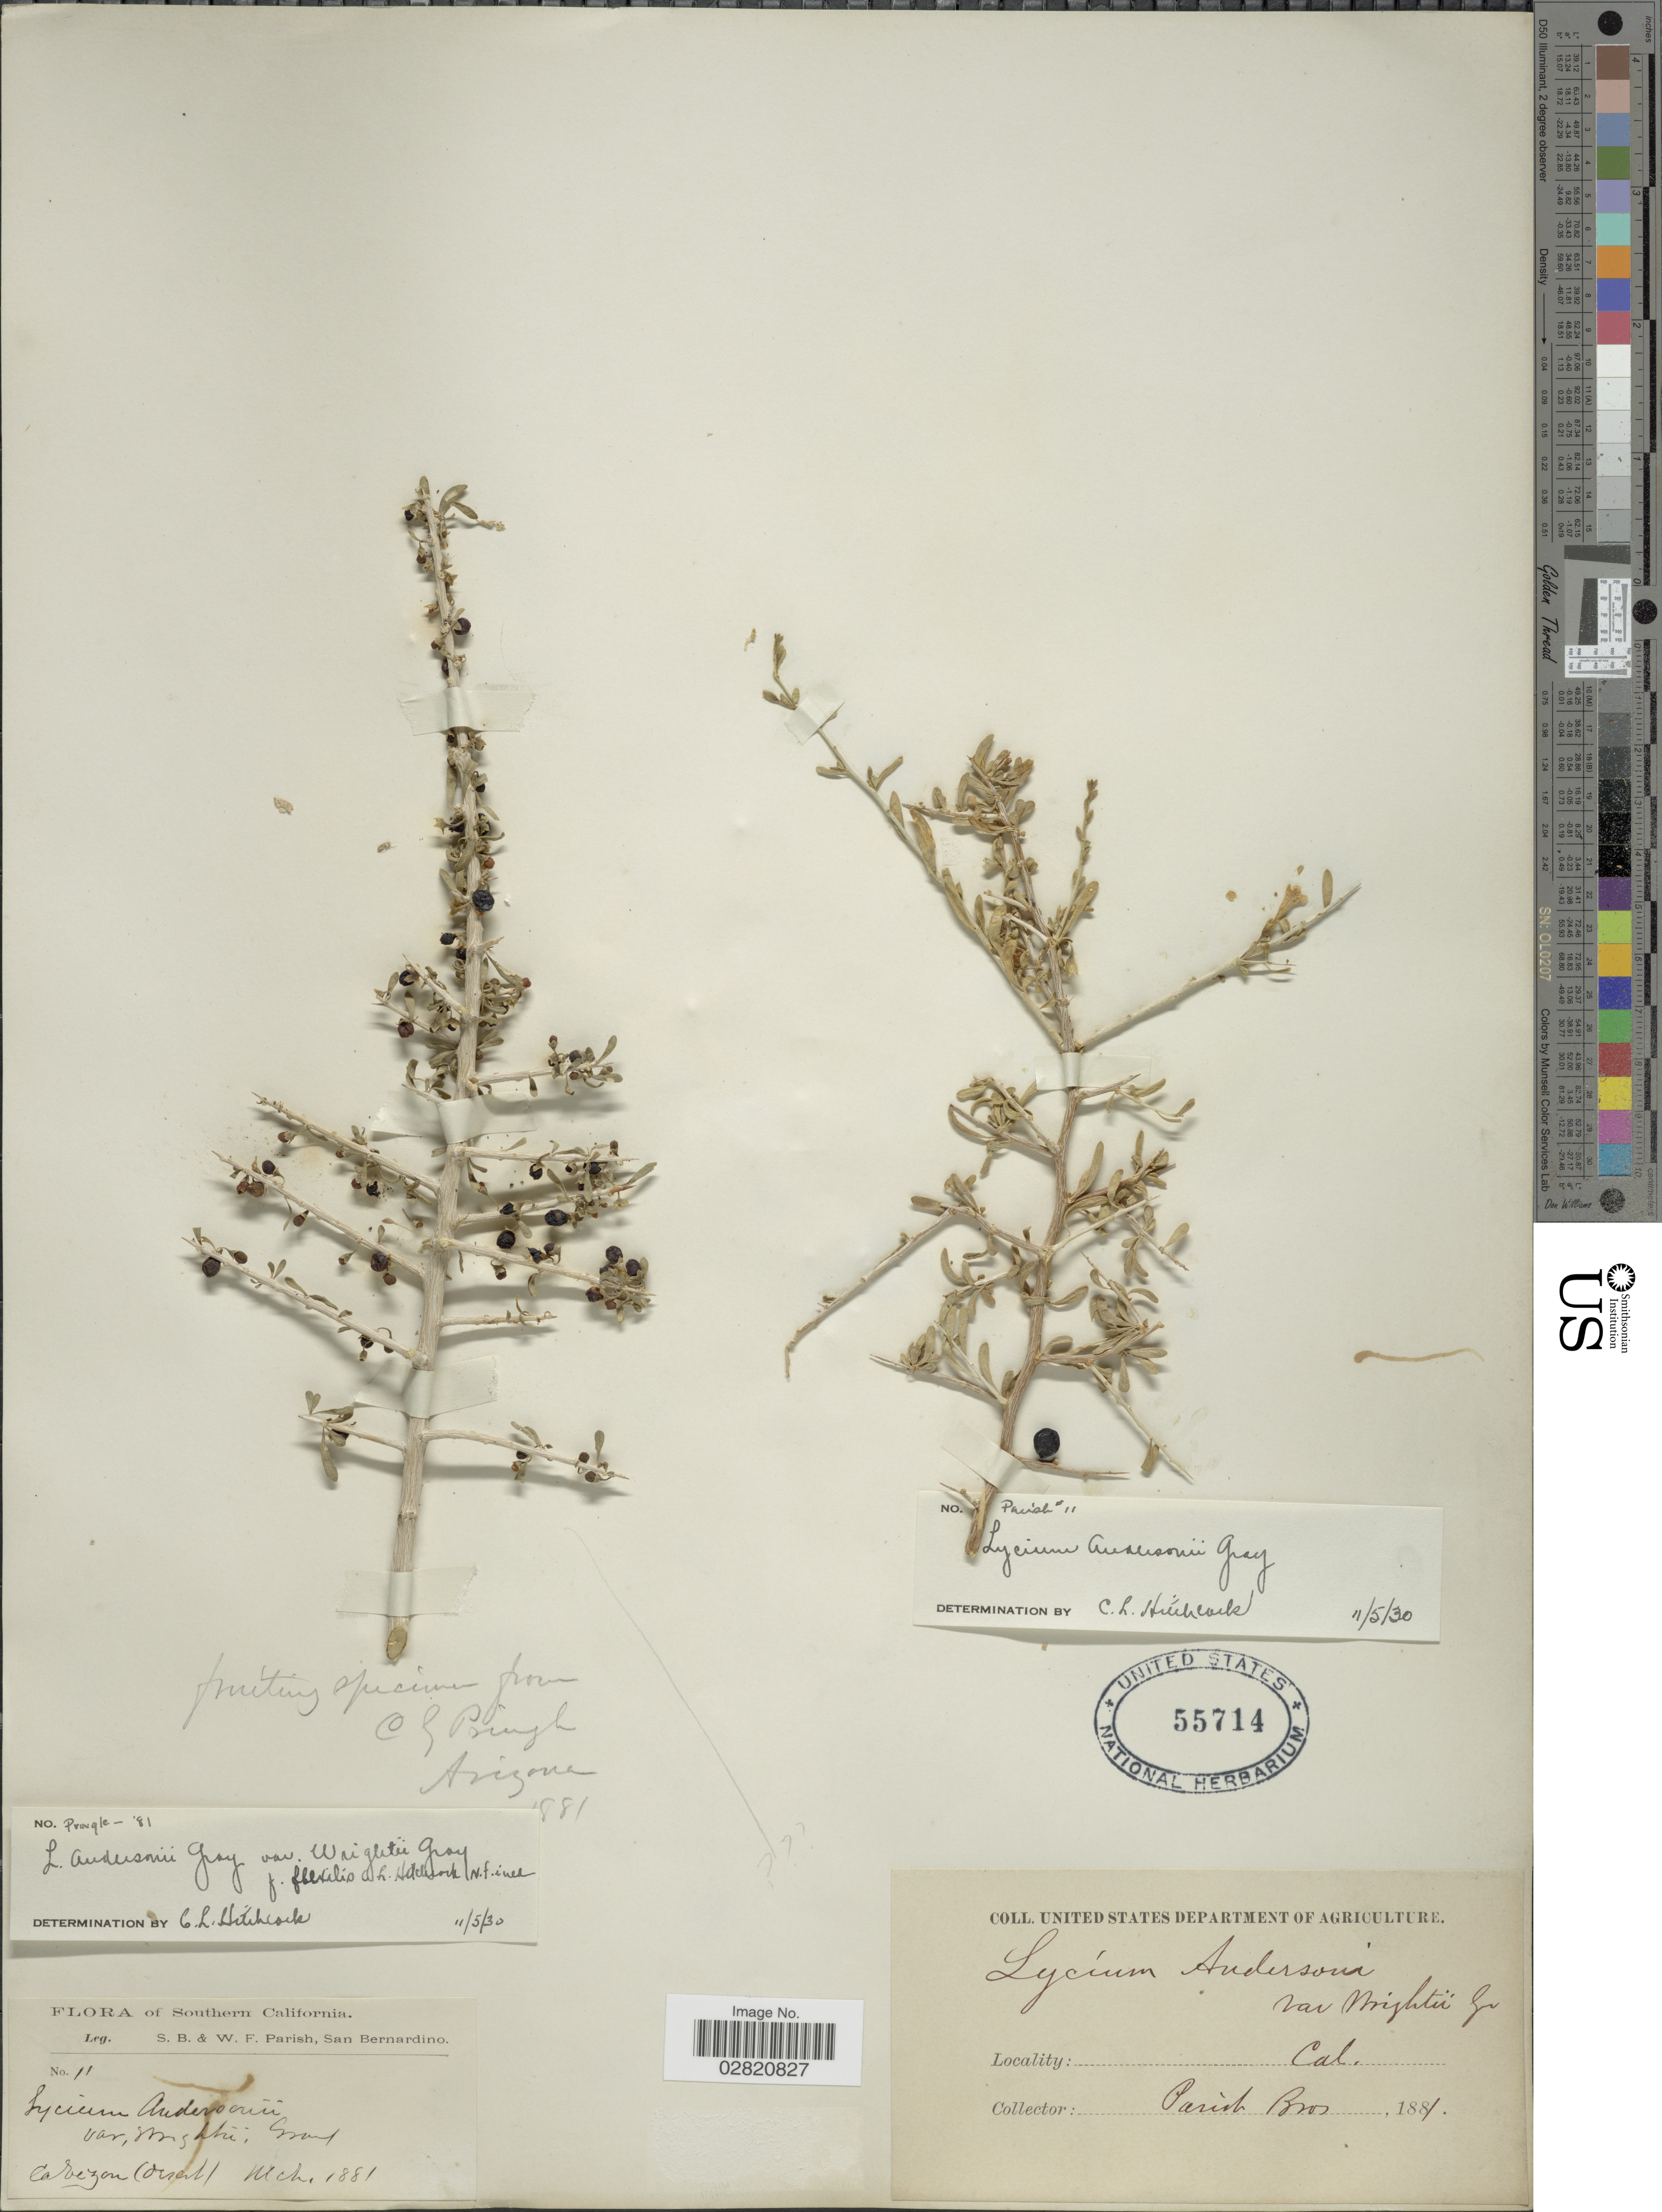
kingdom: Plantae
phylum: Tracheophyta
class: Magnoliopsida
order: Solanales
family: Solanaceae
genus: Lycium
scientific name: Lycium andersonii f. flexilis C.L. Hitchc. form nov. ined.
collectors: S. B. Parish & W. F. Parish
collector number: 11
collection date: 1881-03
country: United States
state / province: California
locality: Southern California. Cabezon (desert).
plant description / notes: No precise locality correction needed.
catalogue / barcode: US 55714